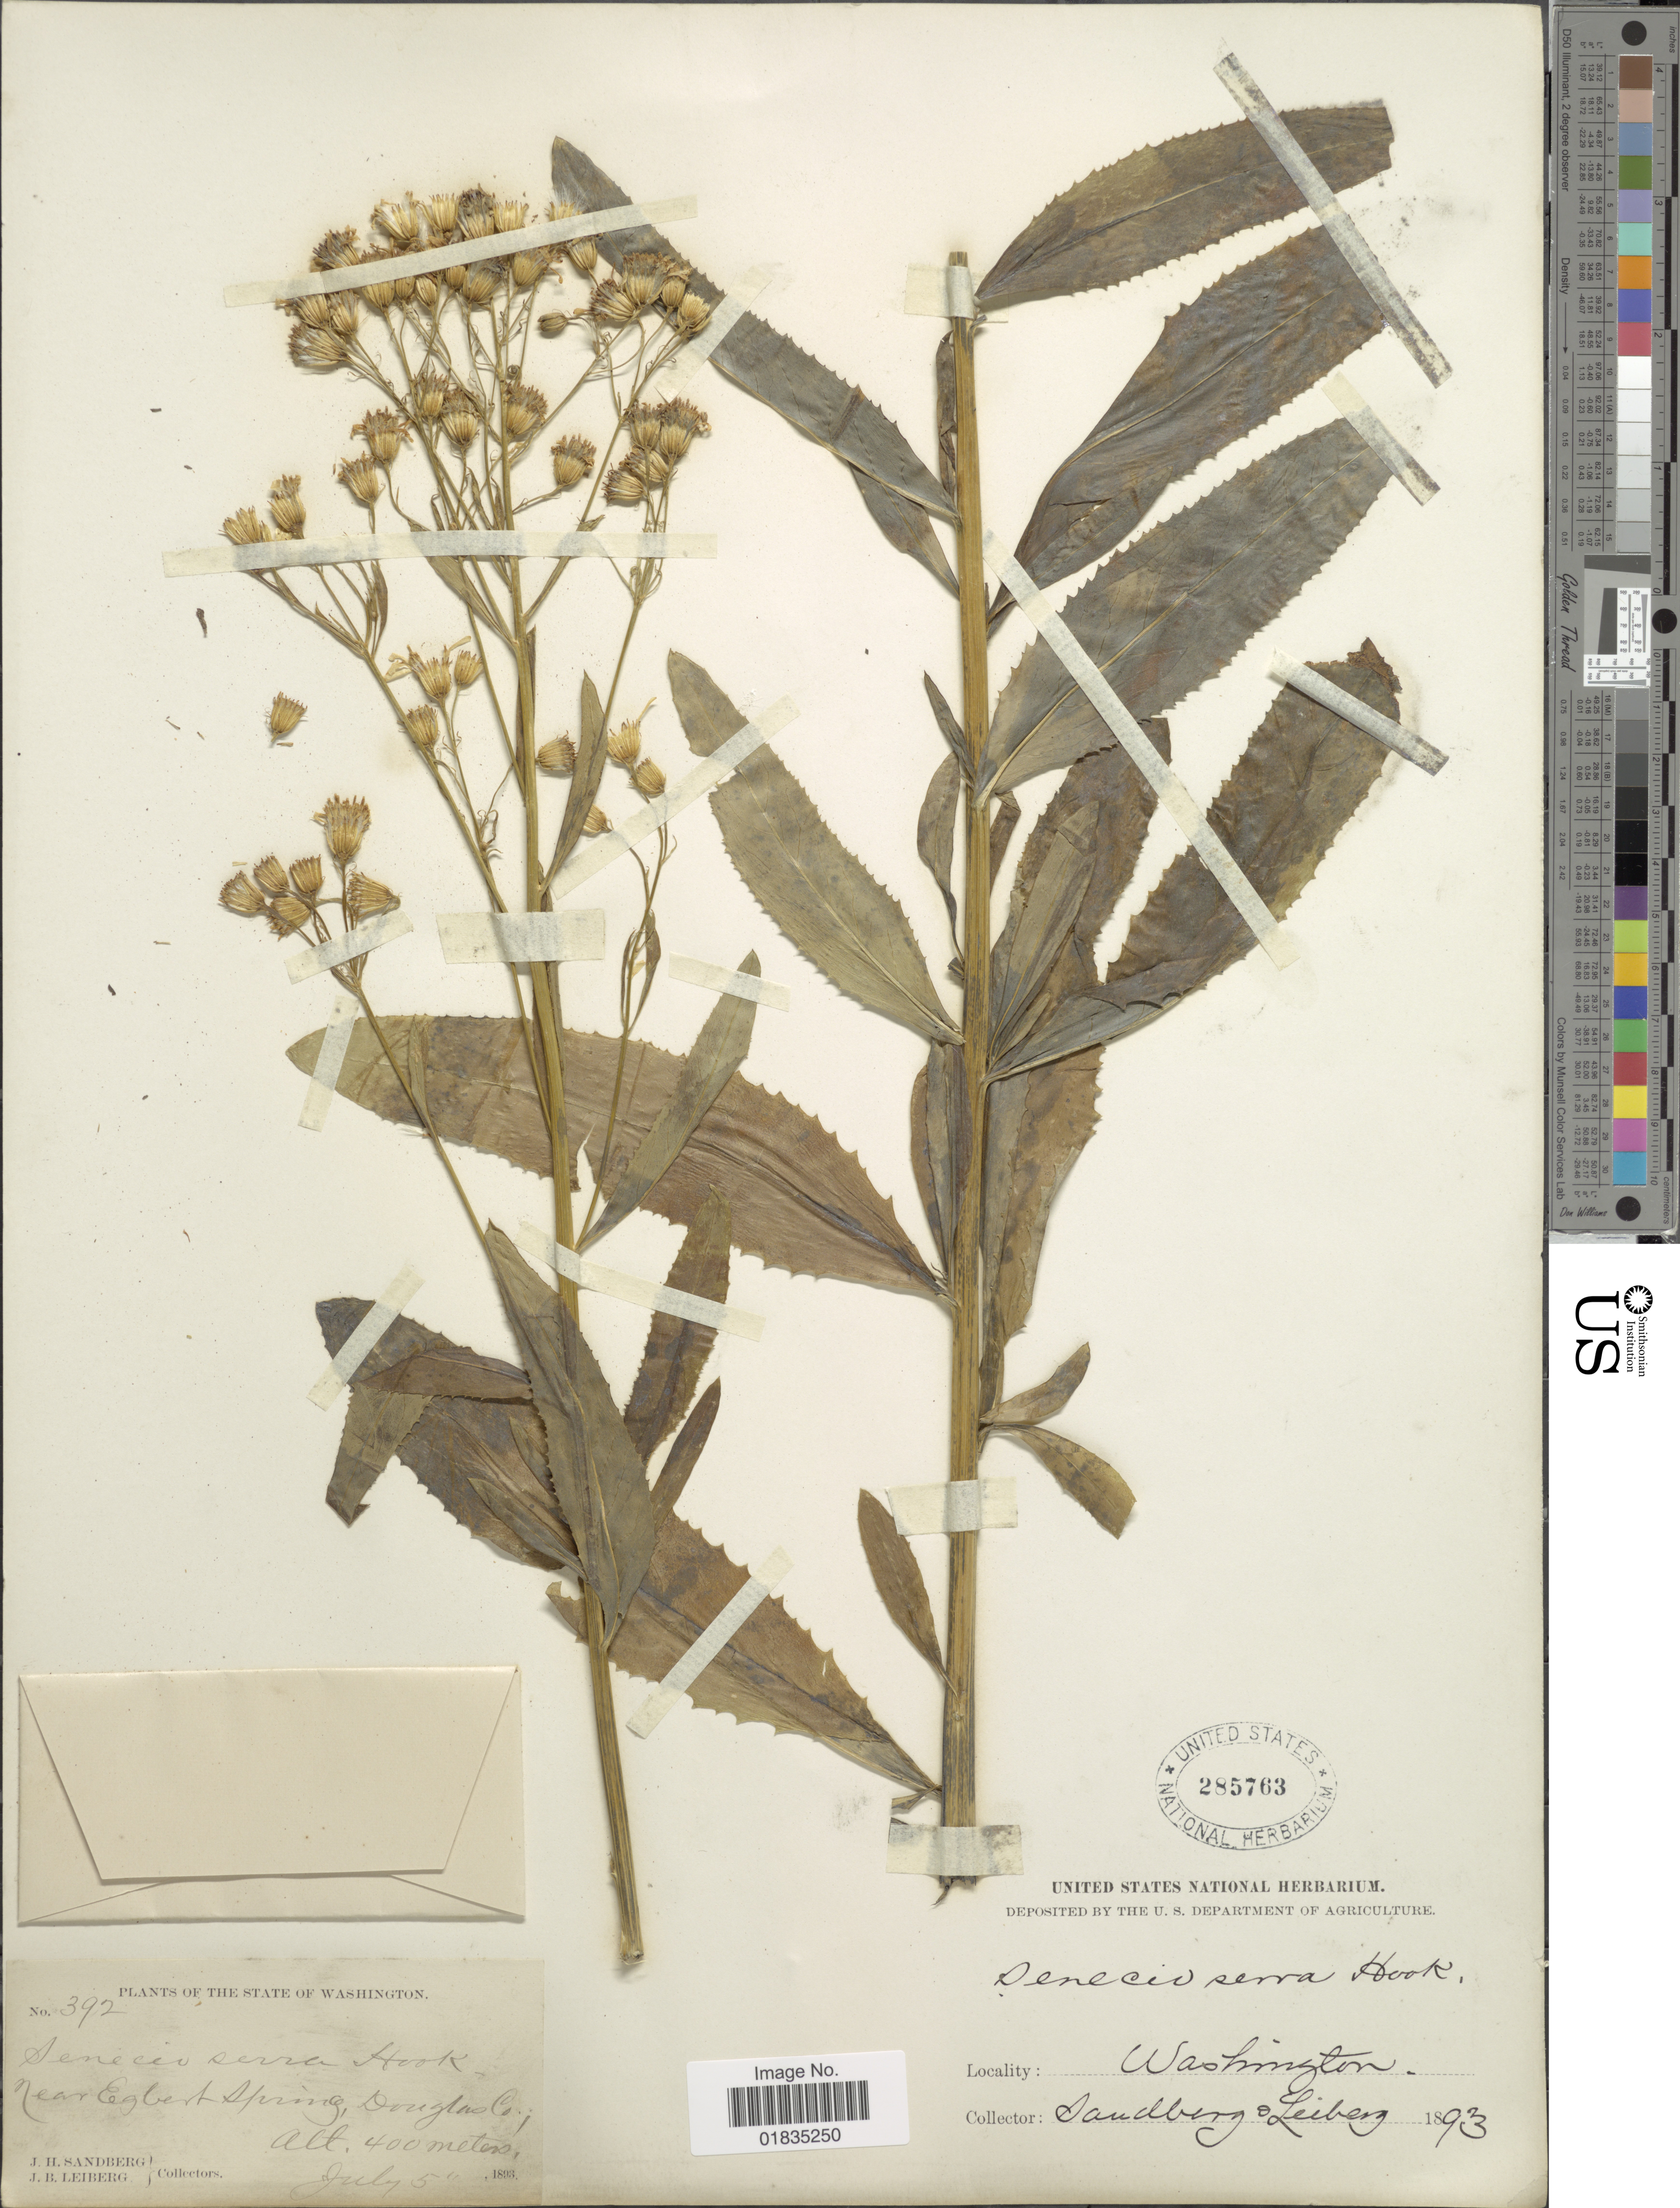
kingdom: Plantae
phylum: Tracheophyta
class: Magnoliopsida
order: Asterales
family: Asteraceae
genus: Senecio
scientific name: Senecio serra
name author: Hook.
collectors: J. H. Sandberg & J. B. Leiberg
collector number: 392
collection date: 1893-07-05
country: United States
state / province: Washington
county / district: Douglas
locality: Near Egbert Spring, Douglas Co.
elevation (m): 400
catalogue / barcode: US 285763